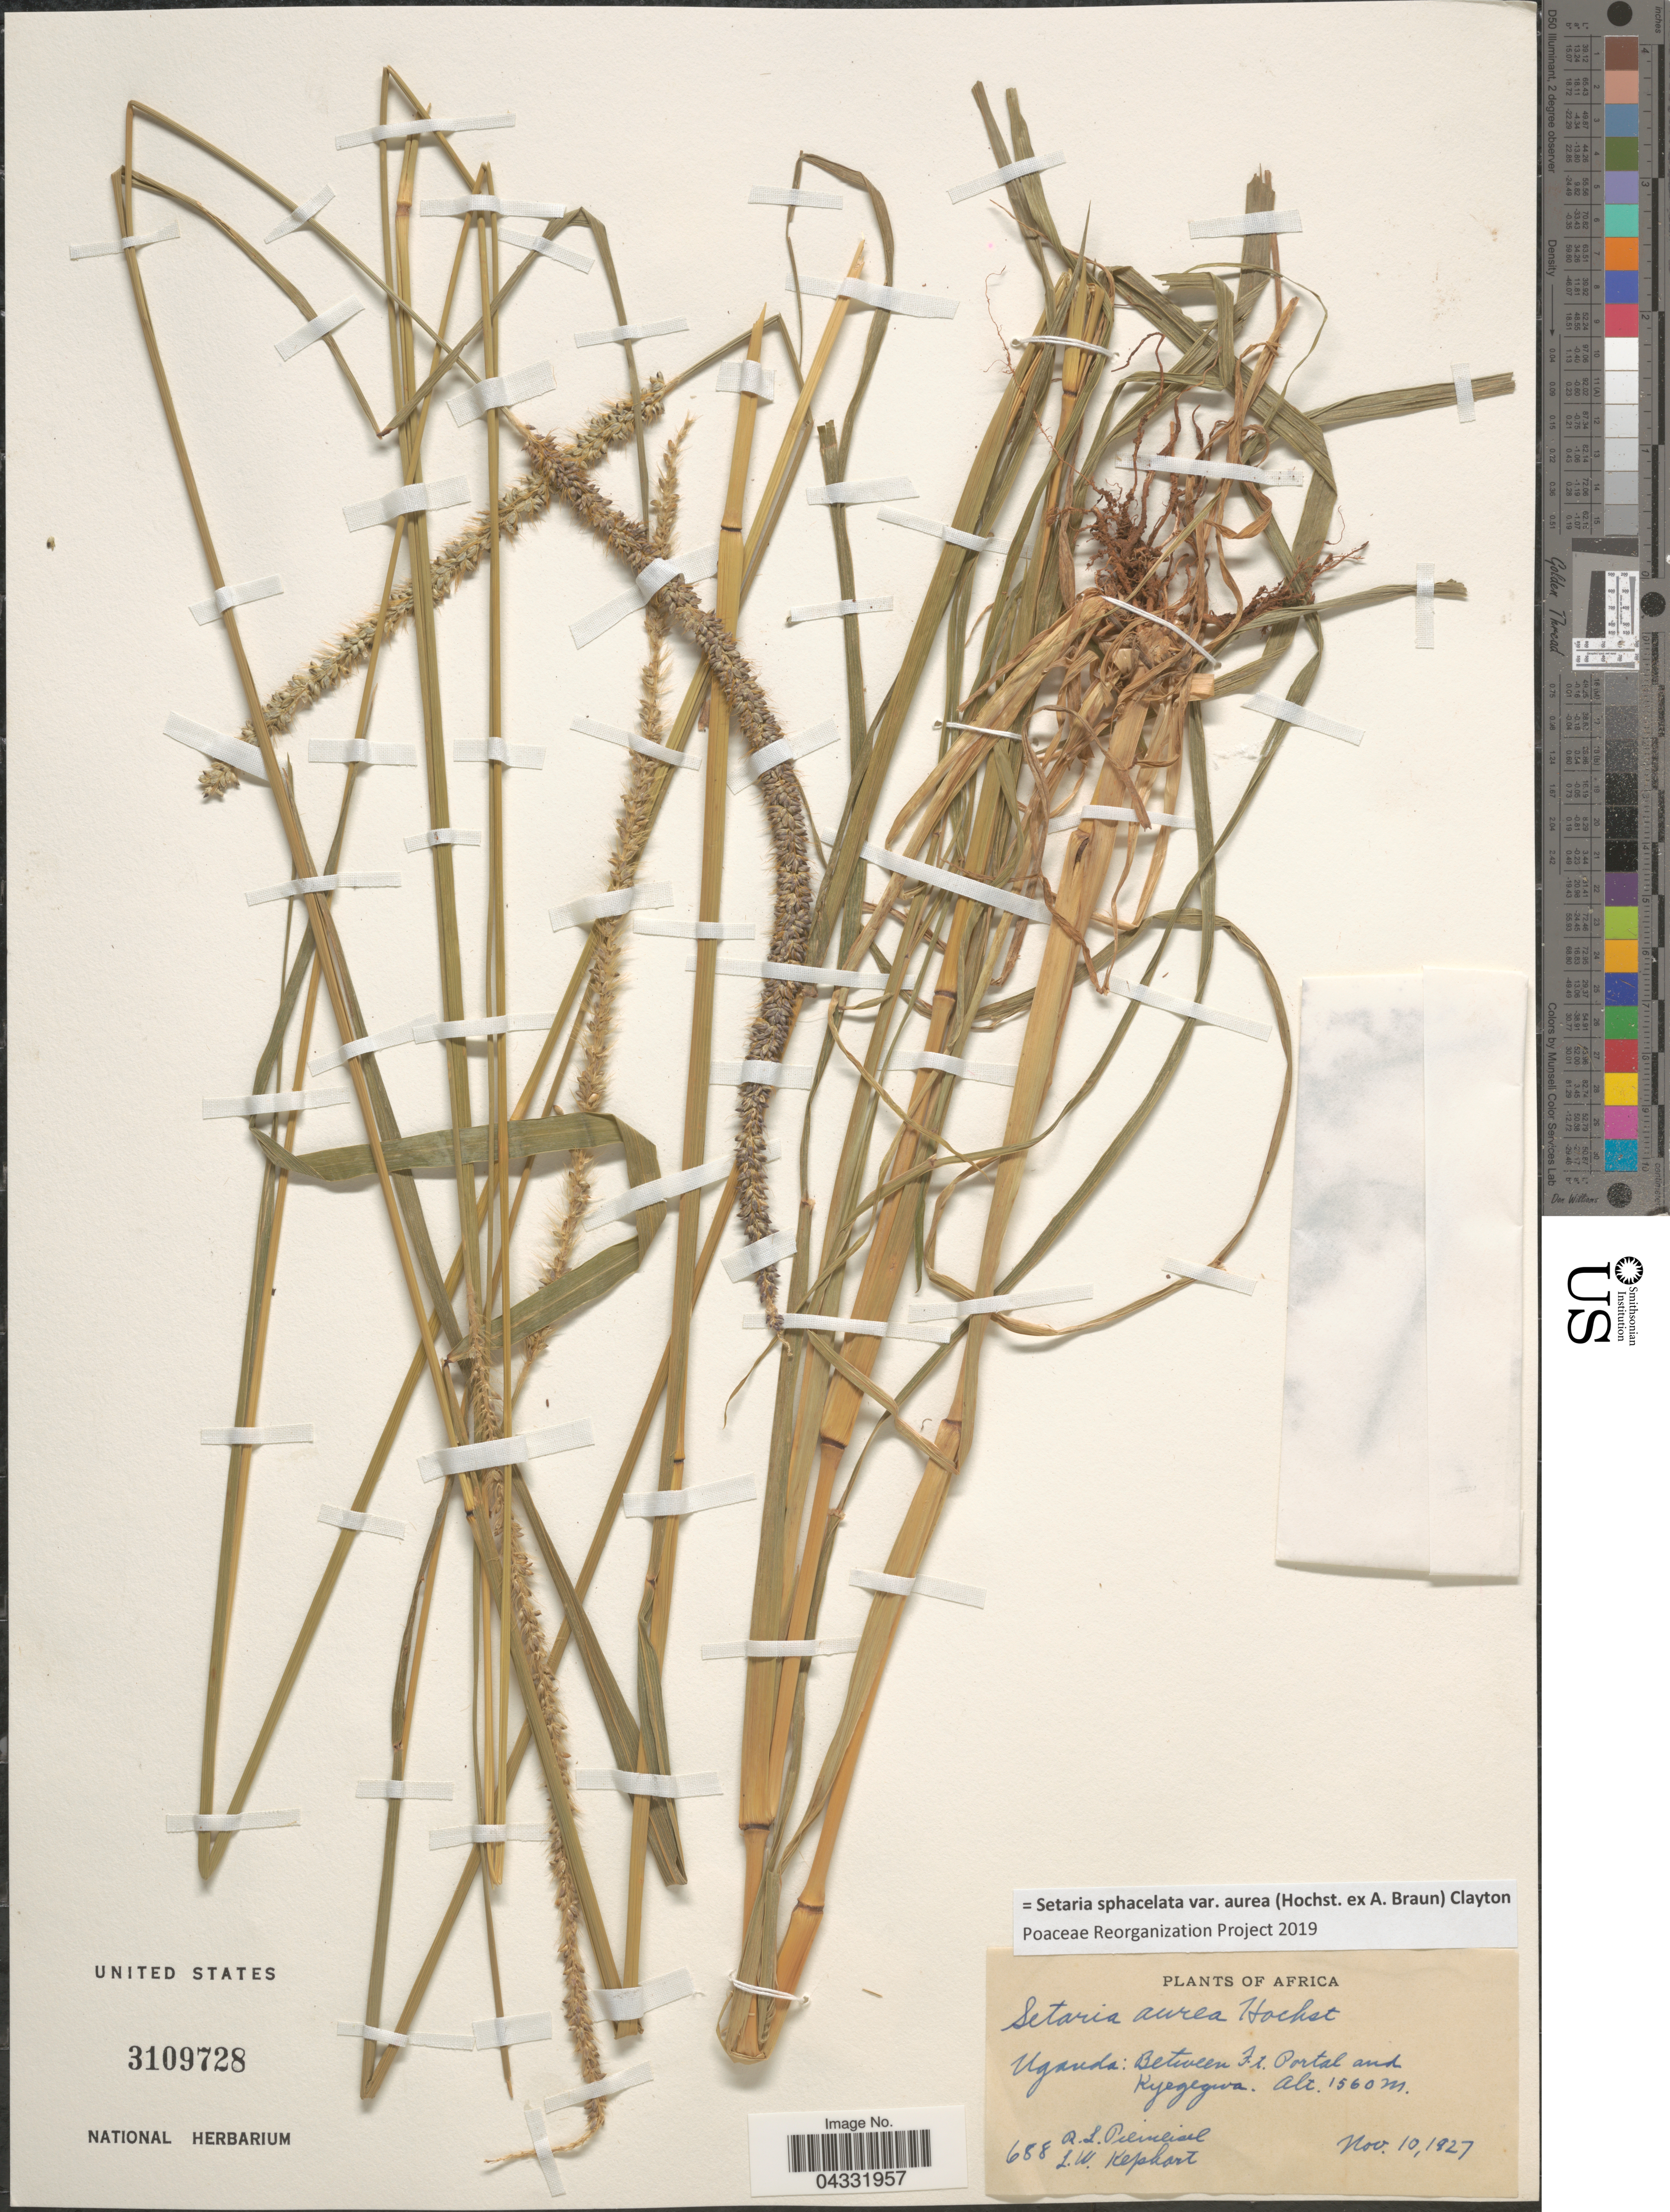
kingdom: Plantae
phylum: Tracheophyta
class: Liliopsida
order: Poales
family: Poaceae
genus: Setaria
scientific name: Setaria sphacelata var. aurea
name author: (Hochst. ex A. Braun) Clayton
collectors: R. L. Piemeisel & L. W. Kephart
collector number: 688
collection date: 1927-11-10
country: Uganda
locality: Between Ft. Portal and Kyegegwa.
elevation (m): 1560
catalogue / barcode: US 3109728